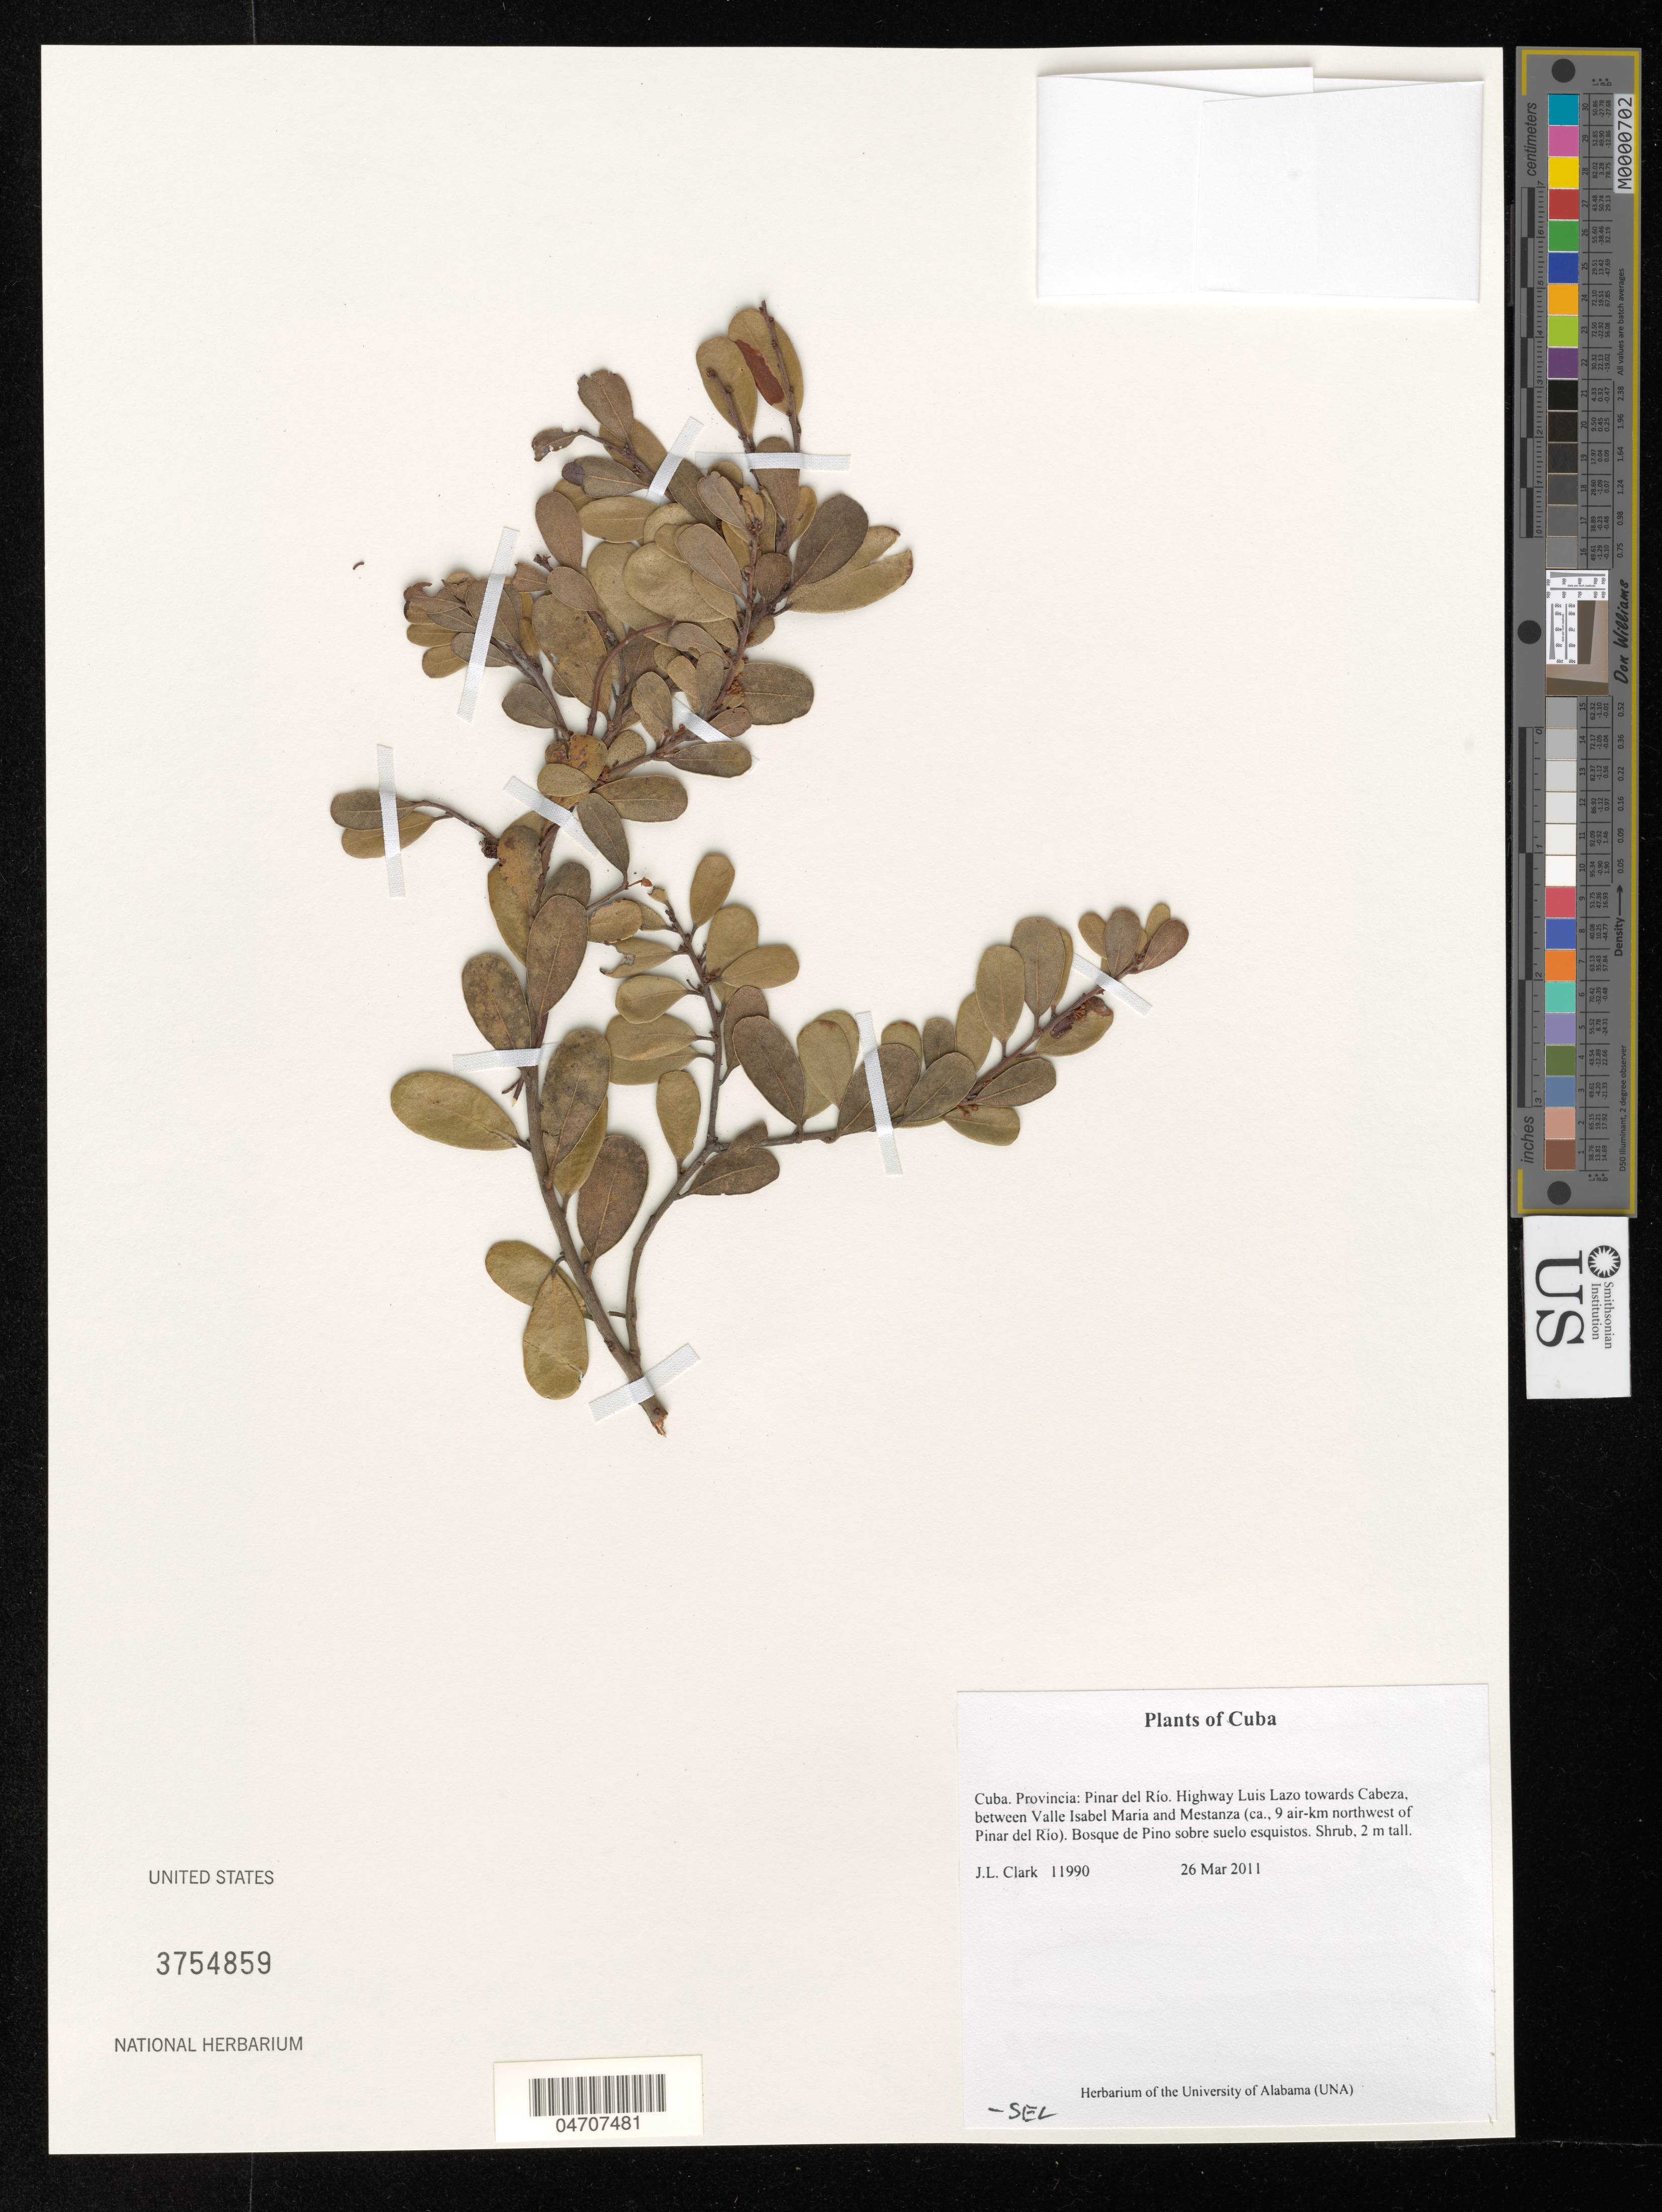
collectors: J. L. Clark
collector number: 11990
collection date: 2011-03-26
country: Cuba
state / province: Pinar del Río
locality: Highway Luis Lazo towards Cabeza, between Valle Isabel Maria and Mestanza (ca. 9 air-km northwest of Pinar del Río).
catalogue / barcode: US 3754859